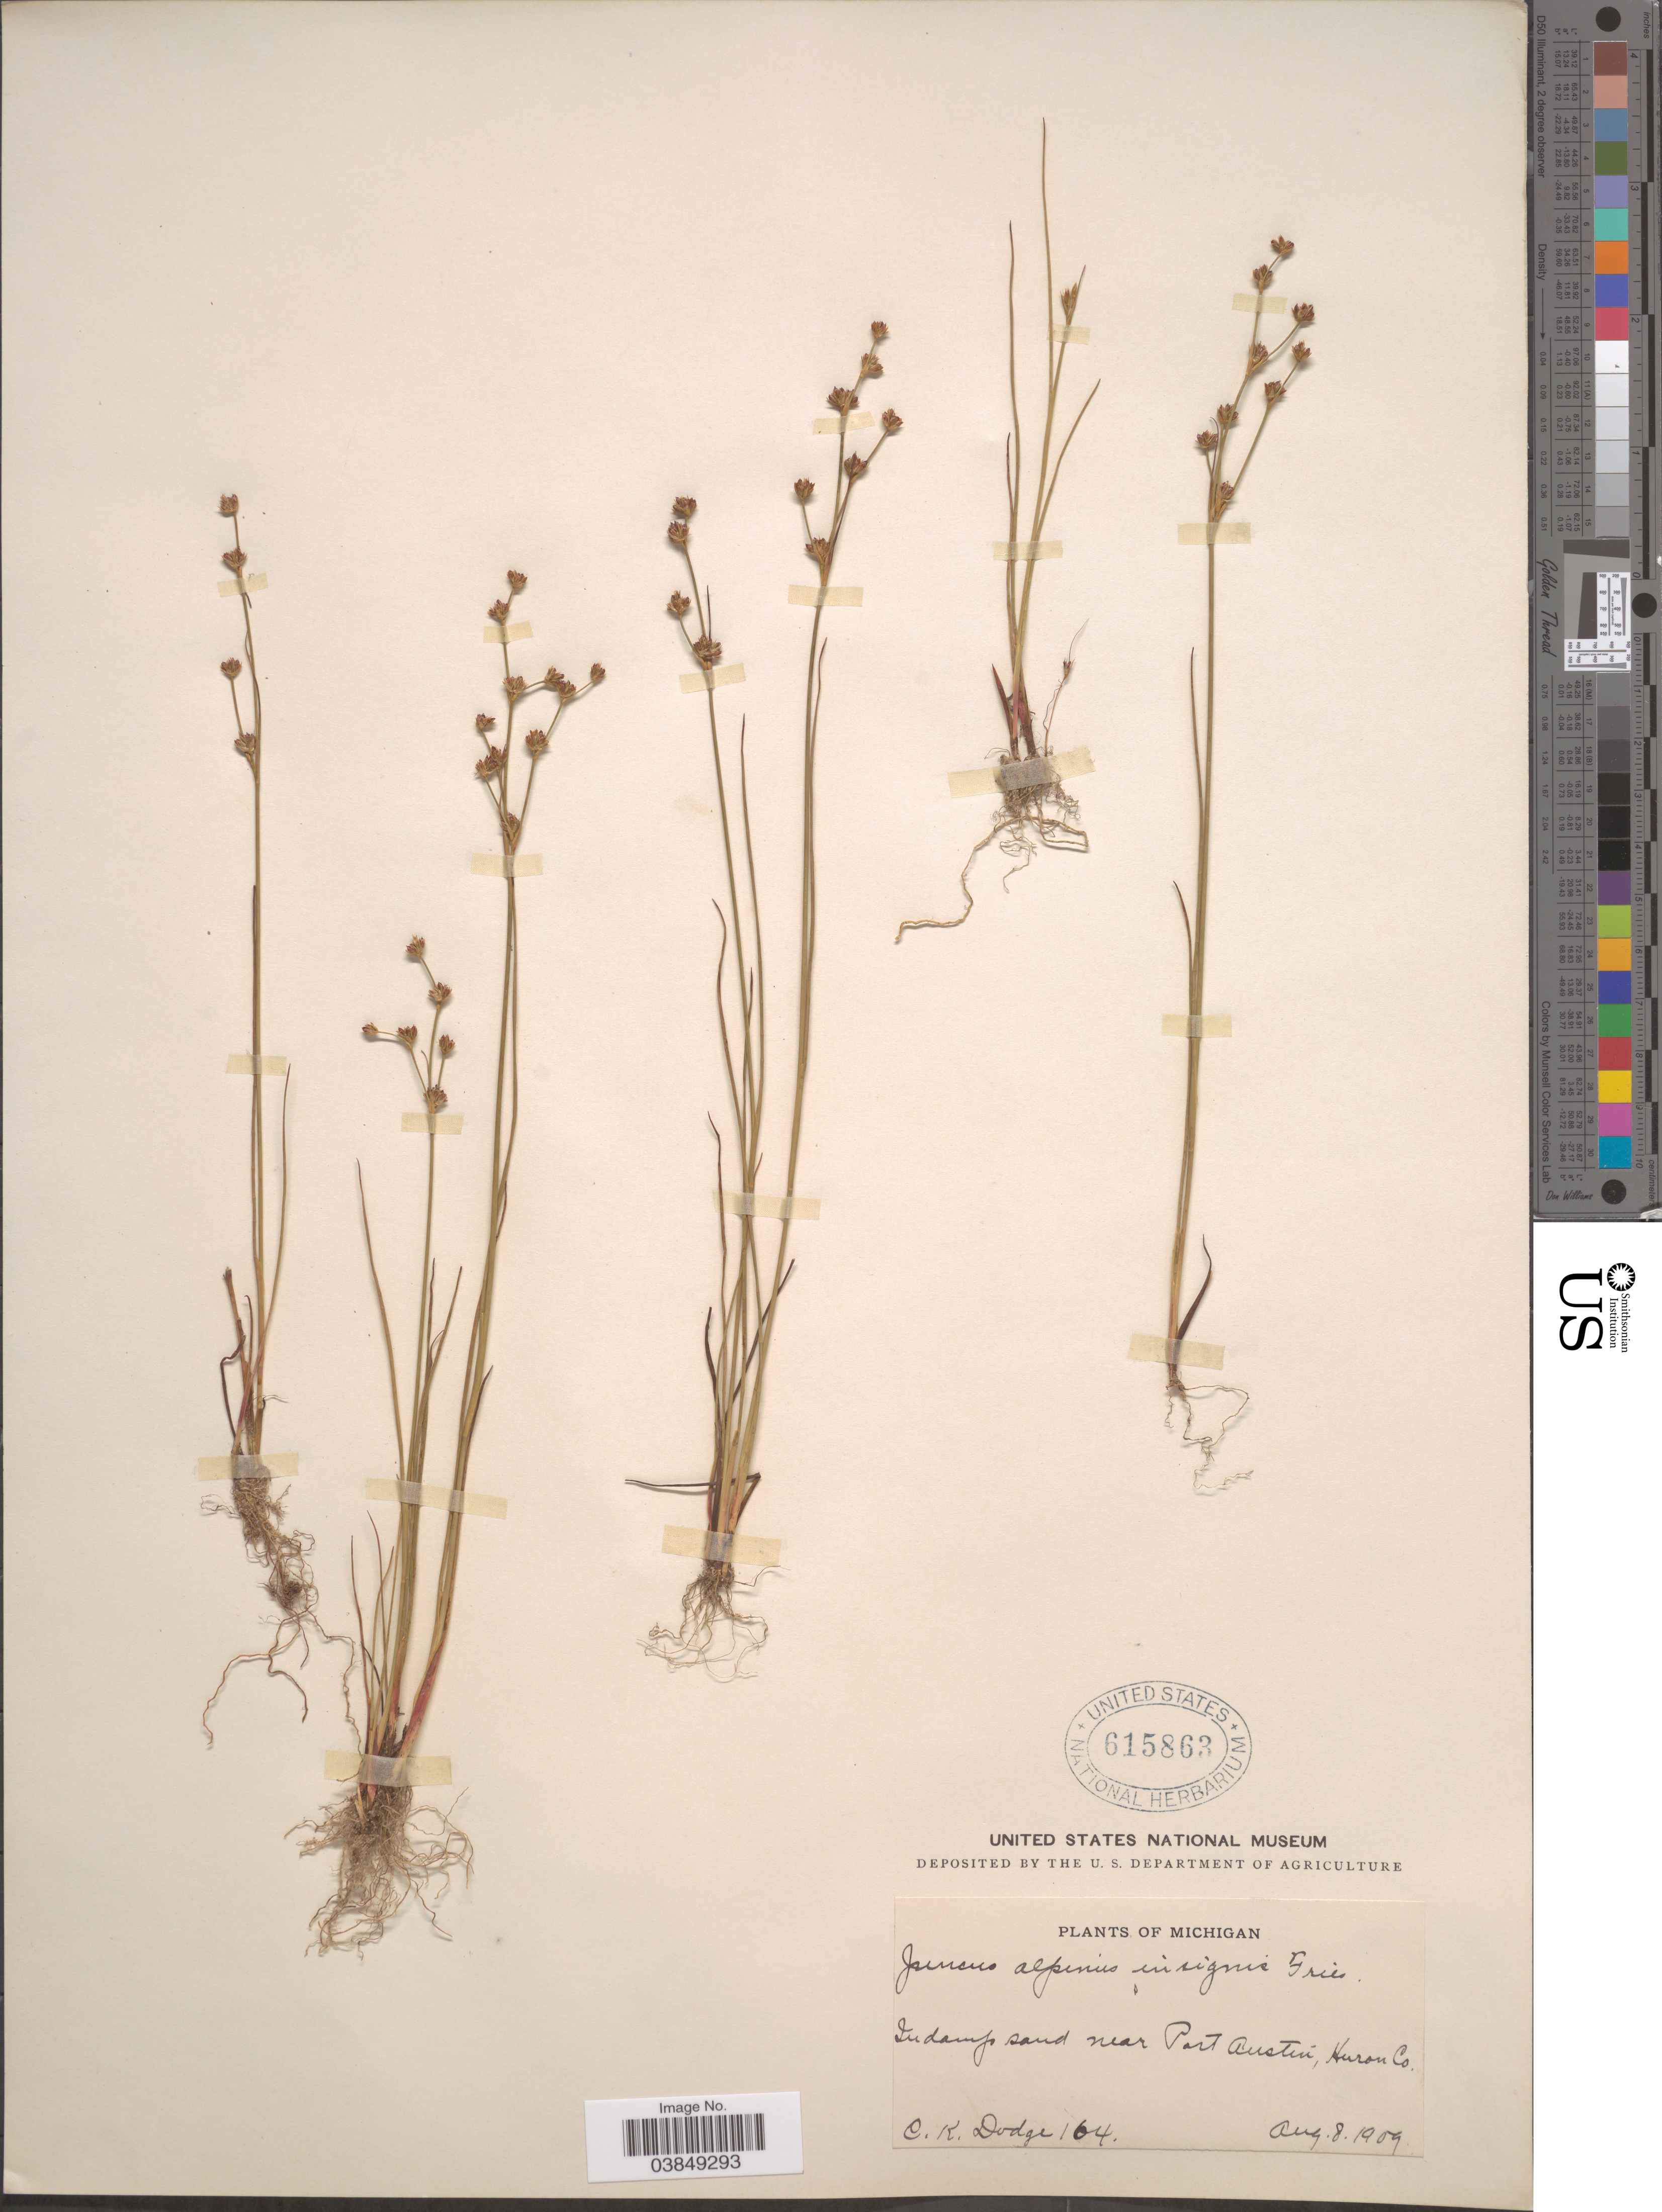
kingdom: Plantae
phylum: Tracheophyta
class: Liliopsida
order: Poales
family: Juncaceae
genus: Juncus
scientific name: Juncus richardsonianus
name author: Schult. & Schult. f.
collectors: C. Dodge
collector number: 164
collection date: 1909-08-08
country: United States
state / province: Michigan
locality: In damp sand near Port Austin, Huron Co.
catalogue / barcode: US 615863